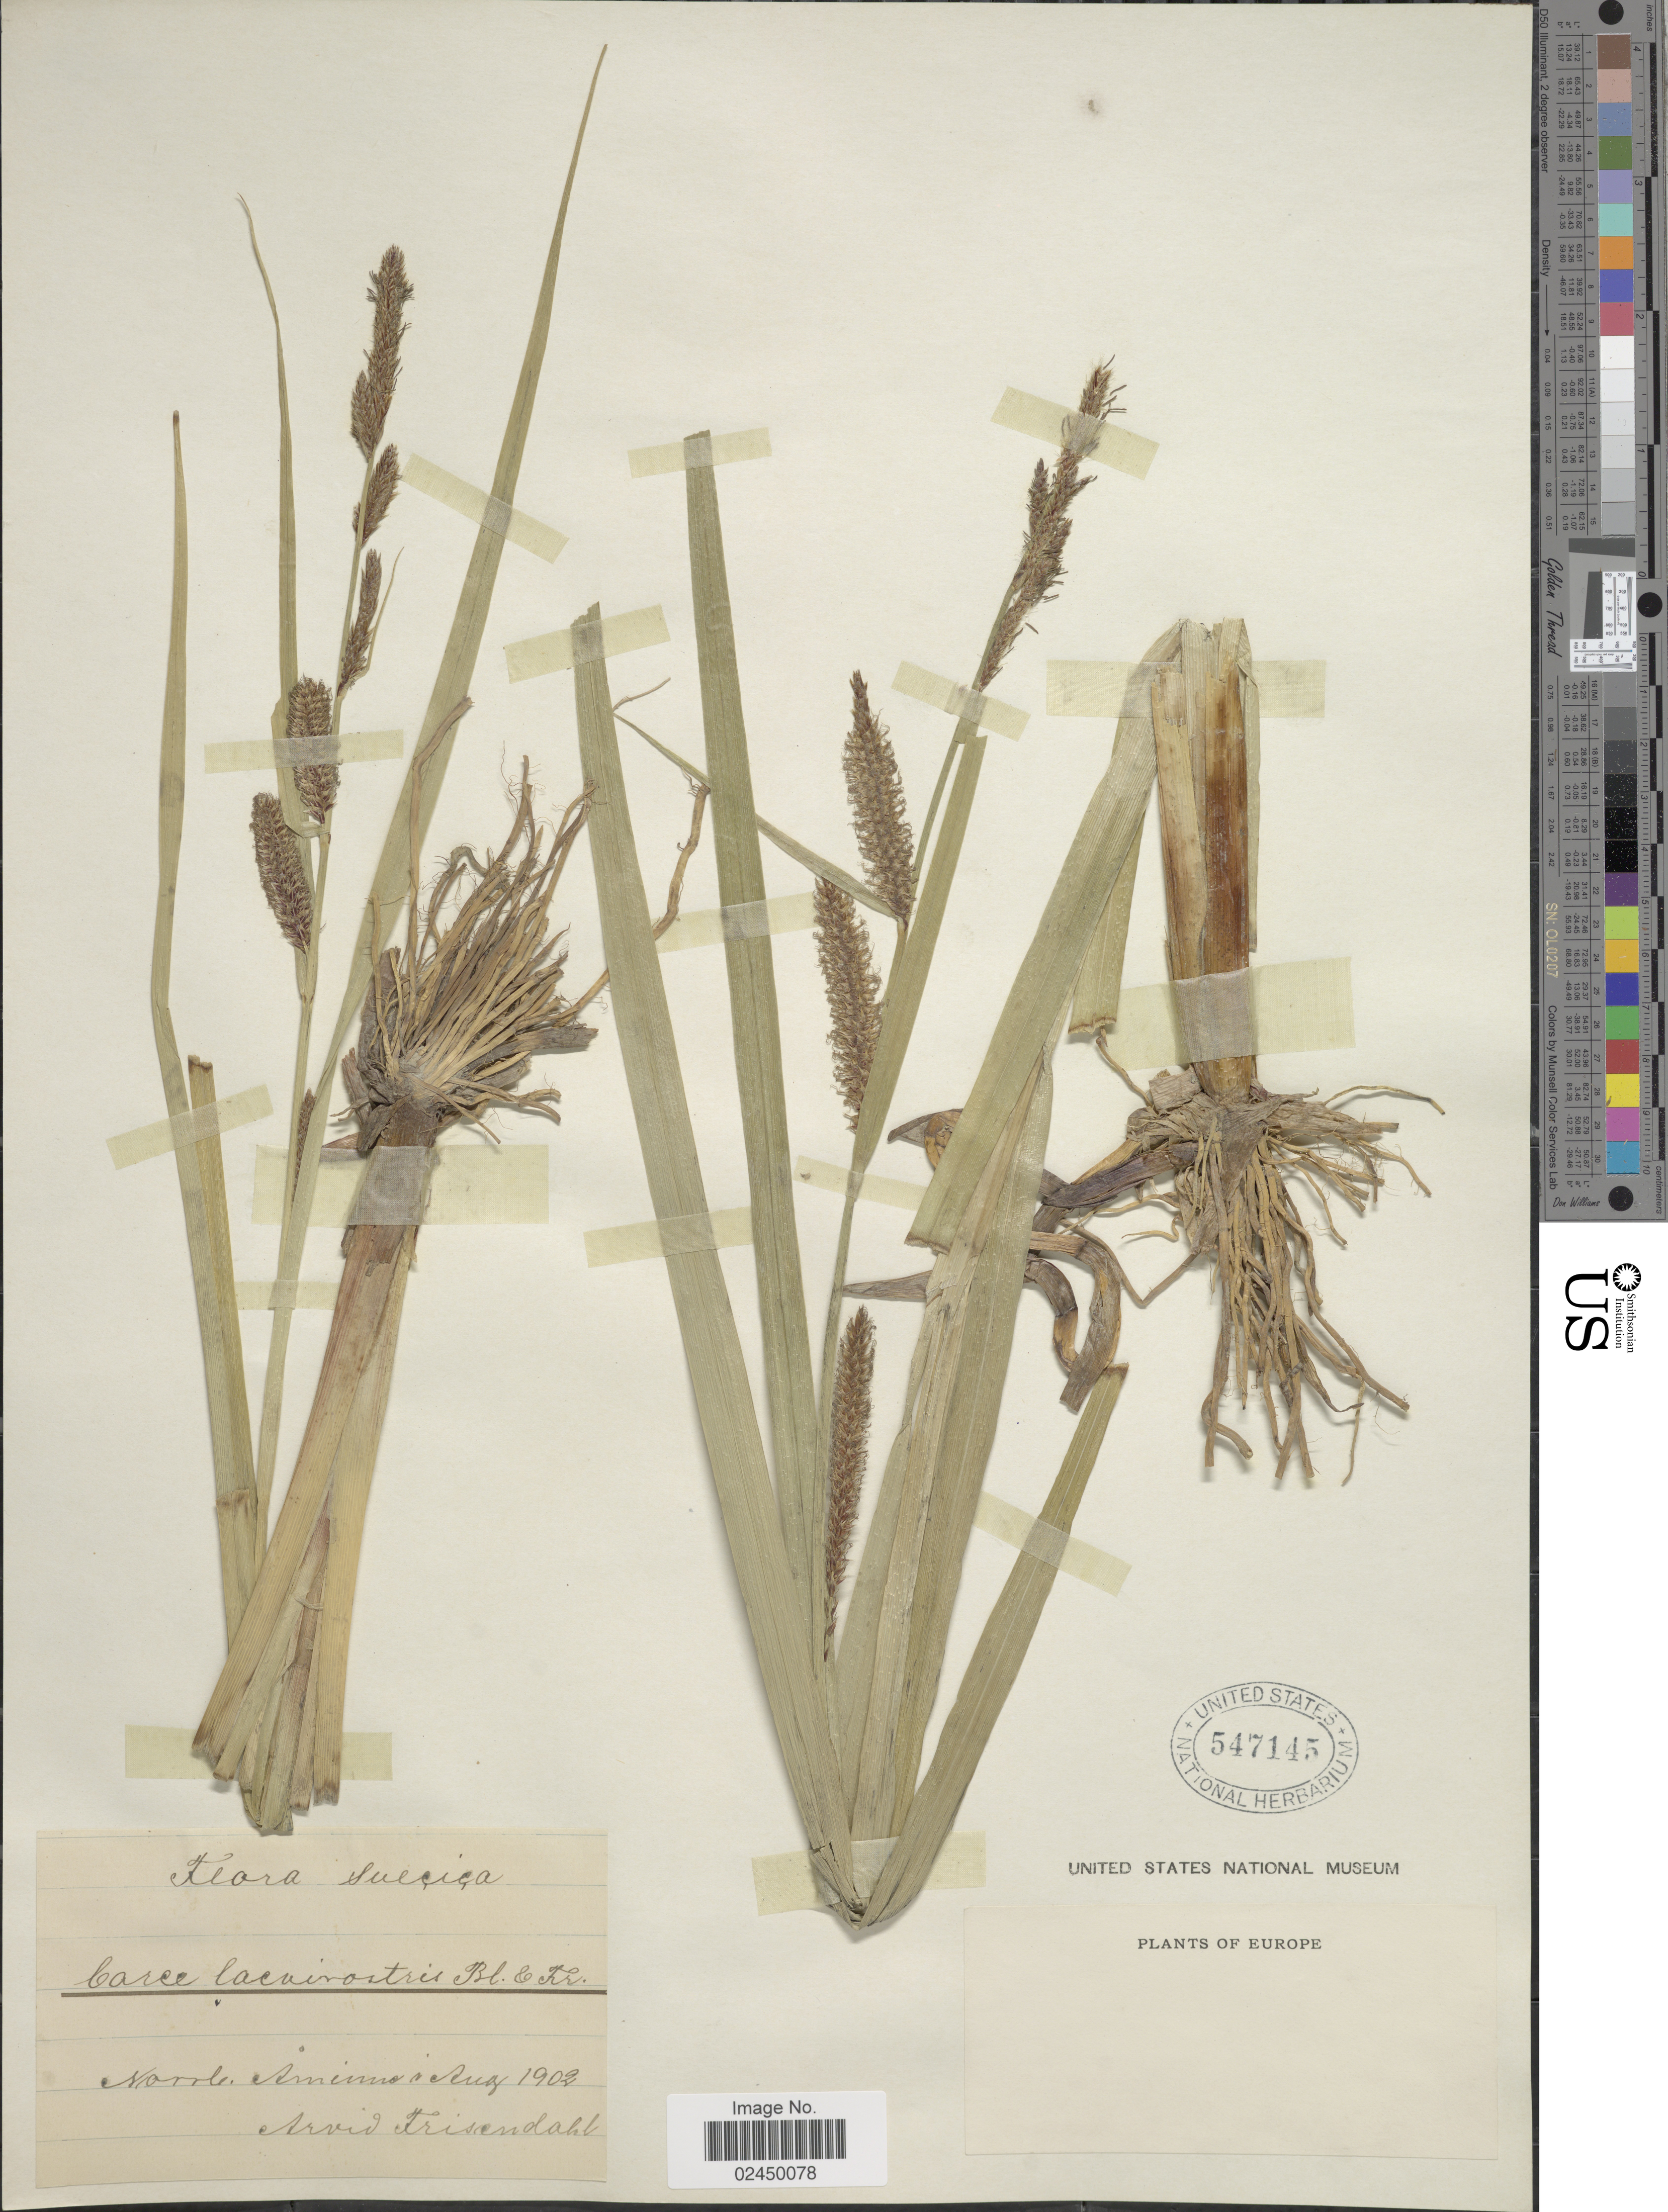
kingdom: Plantae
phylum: Tracheophyta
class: Liliopsida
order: Poales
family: Cyperaceae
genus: Carex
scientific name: Carex utriculata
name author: Boott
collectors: A. Frisendahl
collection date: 1902-08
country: Sweden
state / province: Norrbotten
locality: Suecica, Norrb, Aminne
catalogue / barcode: US 547145